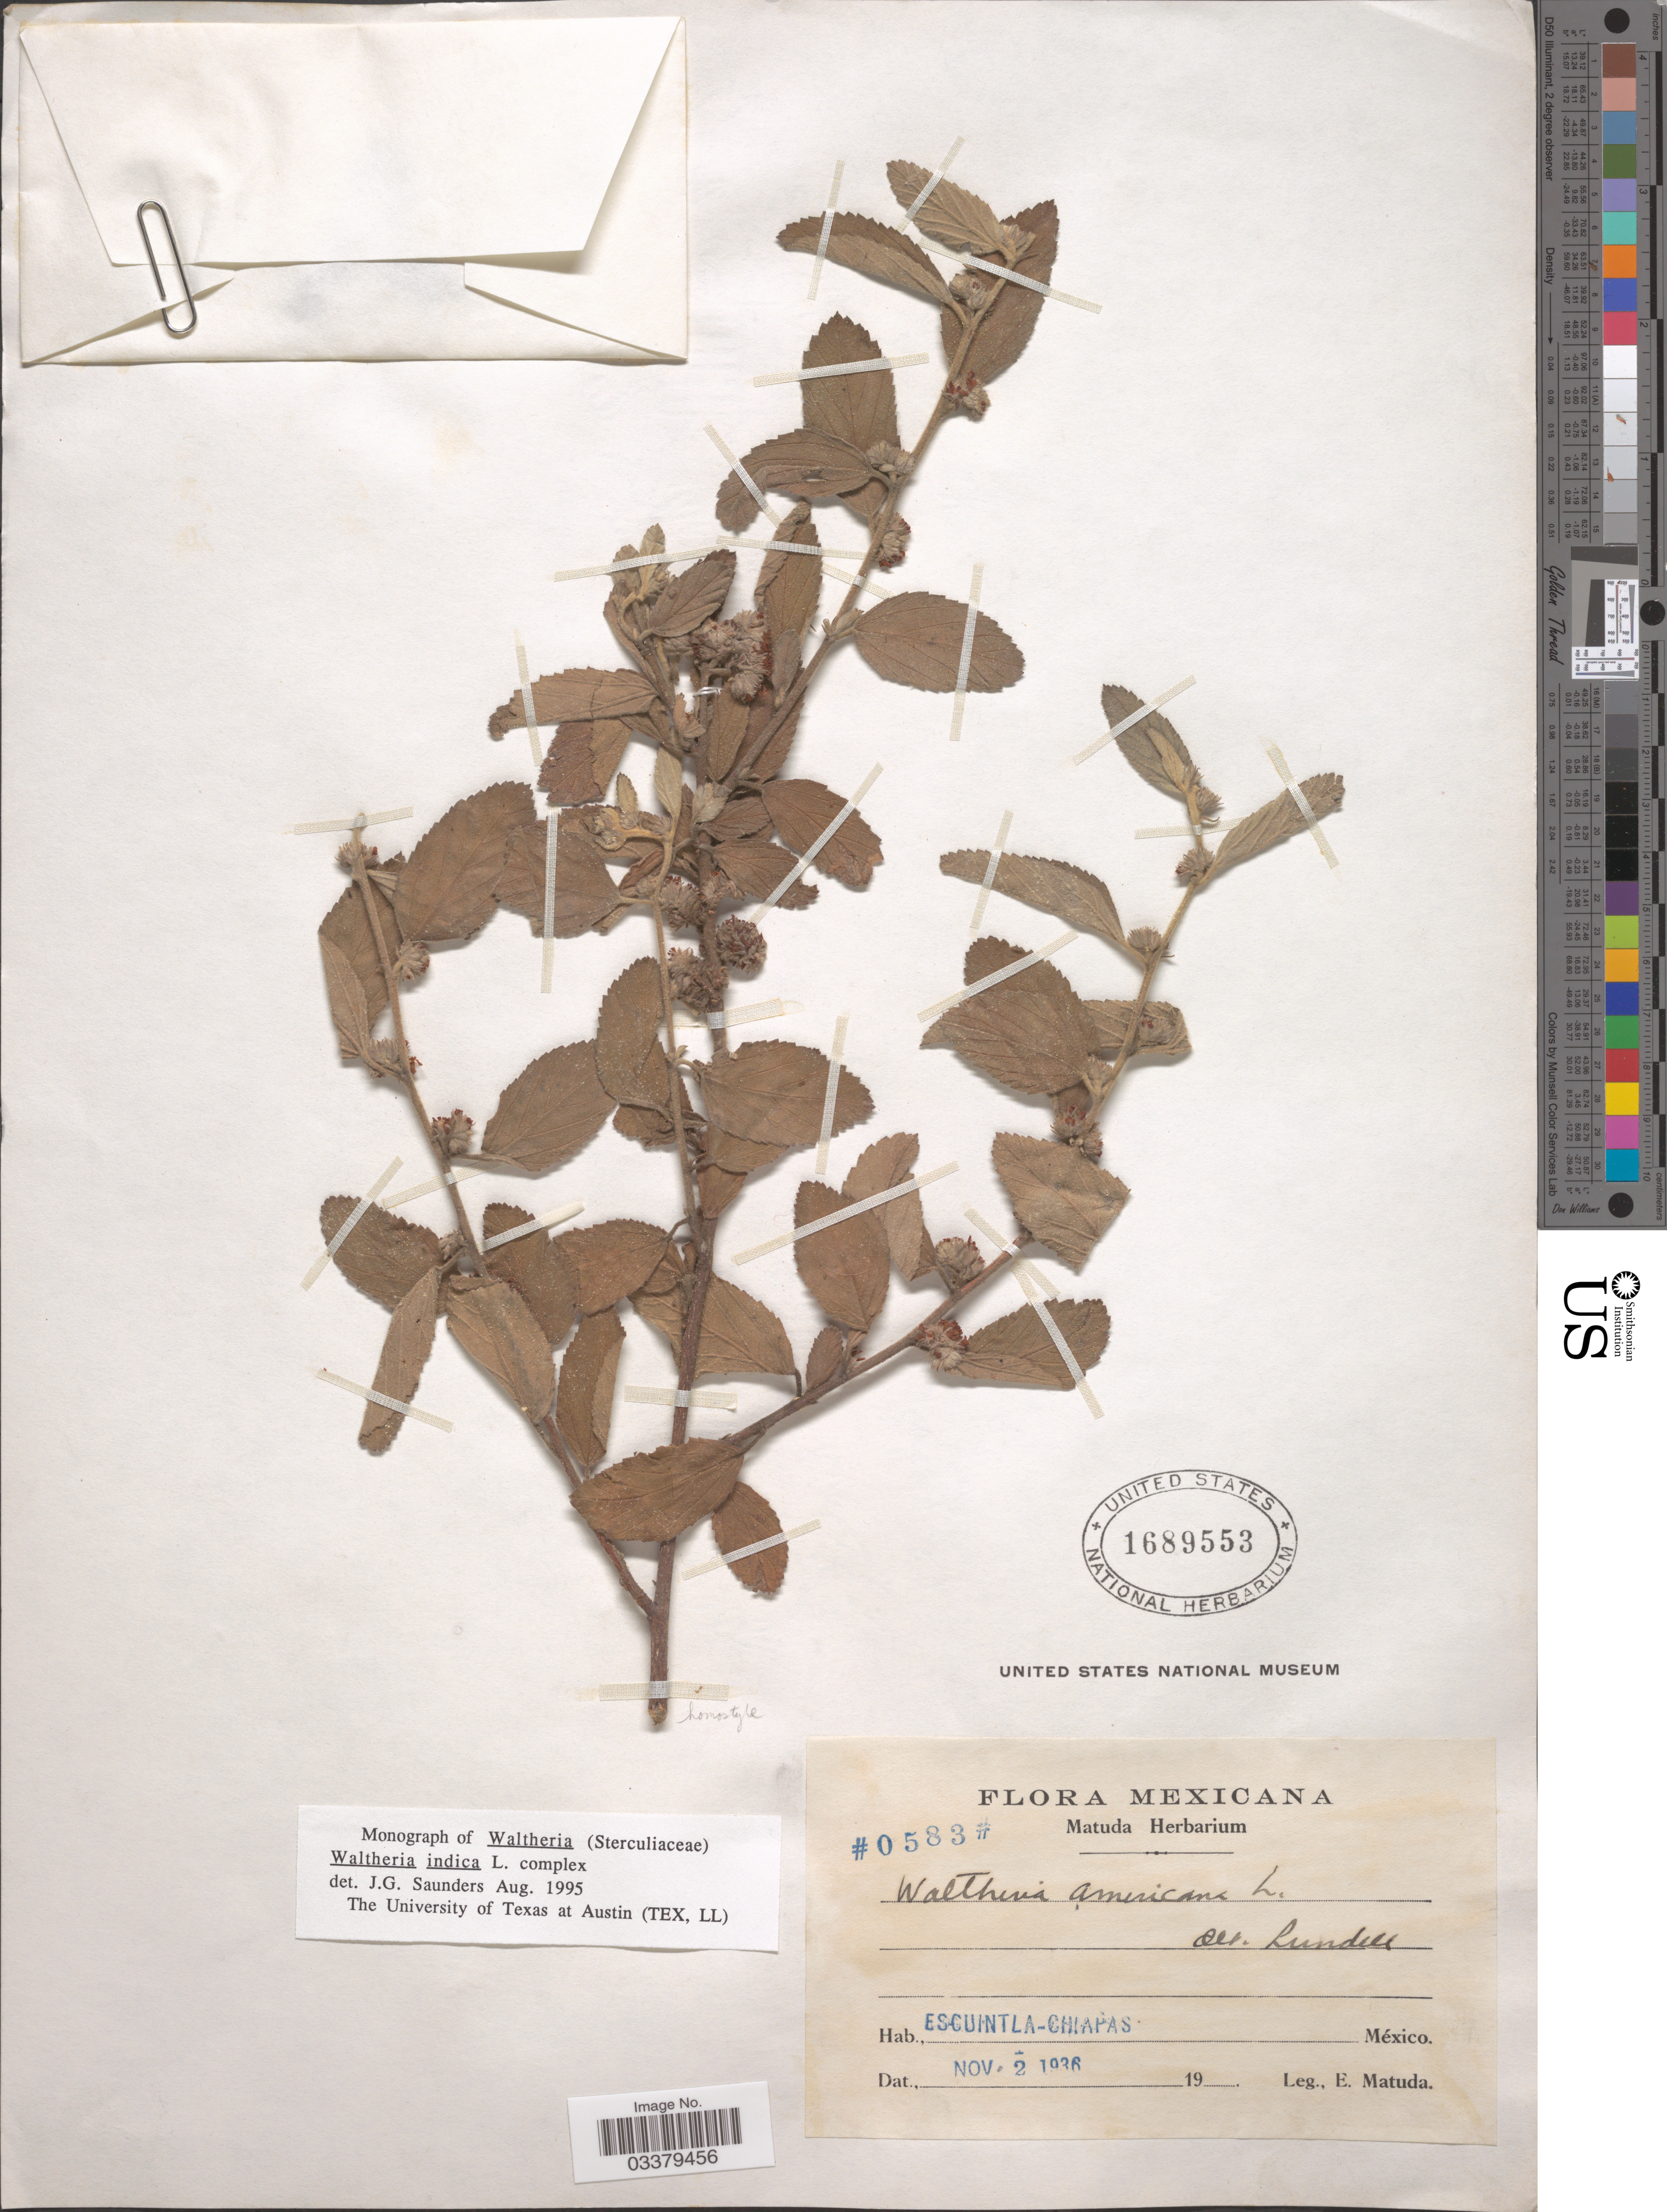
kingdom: Plantae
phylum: Tracheophyta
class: Magnoliopsida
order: Malvales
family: Malvaceae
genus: Waltheria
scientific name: Waltheria indica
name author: L.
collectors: E. Matuda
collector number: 0583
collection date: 1936-11-02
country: Mexico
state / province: Chiapas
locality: Escuintla.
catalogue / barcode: US 1689553